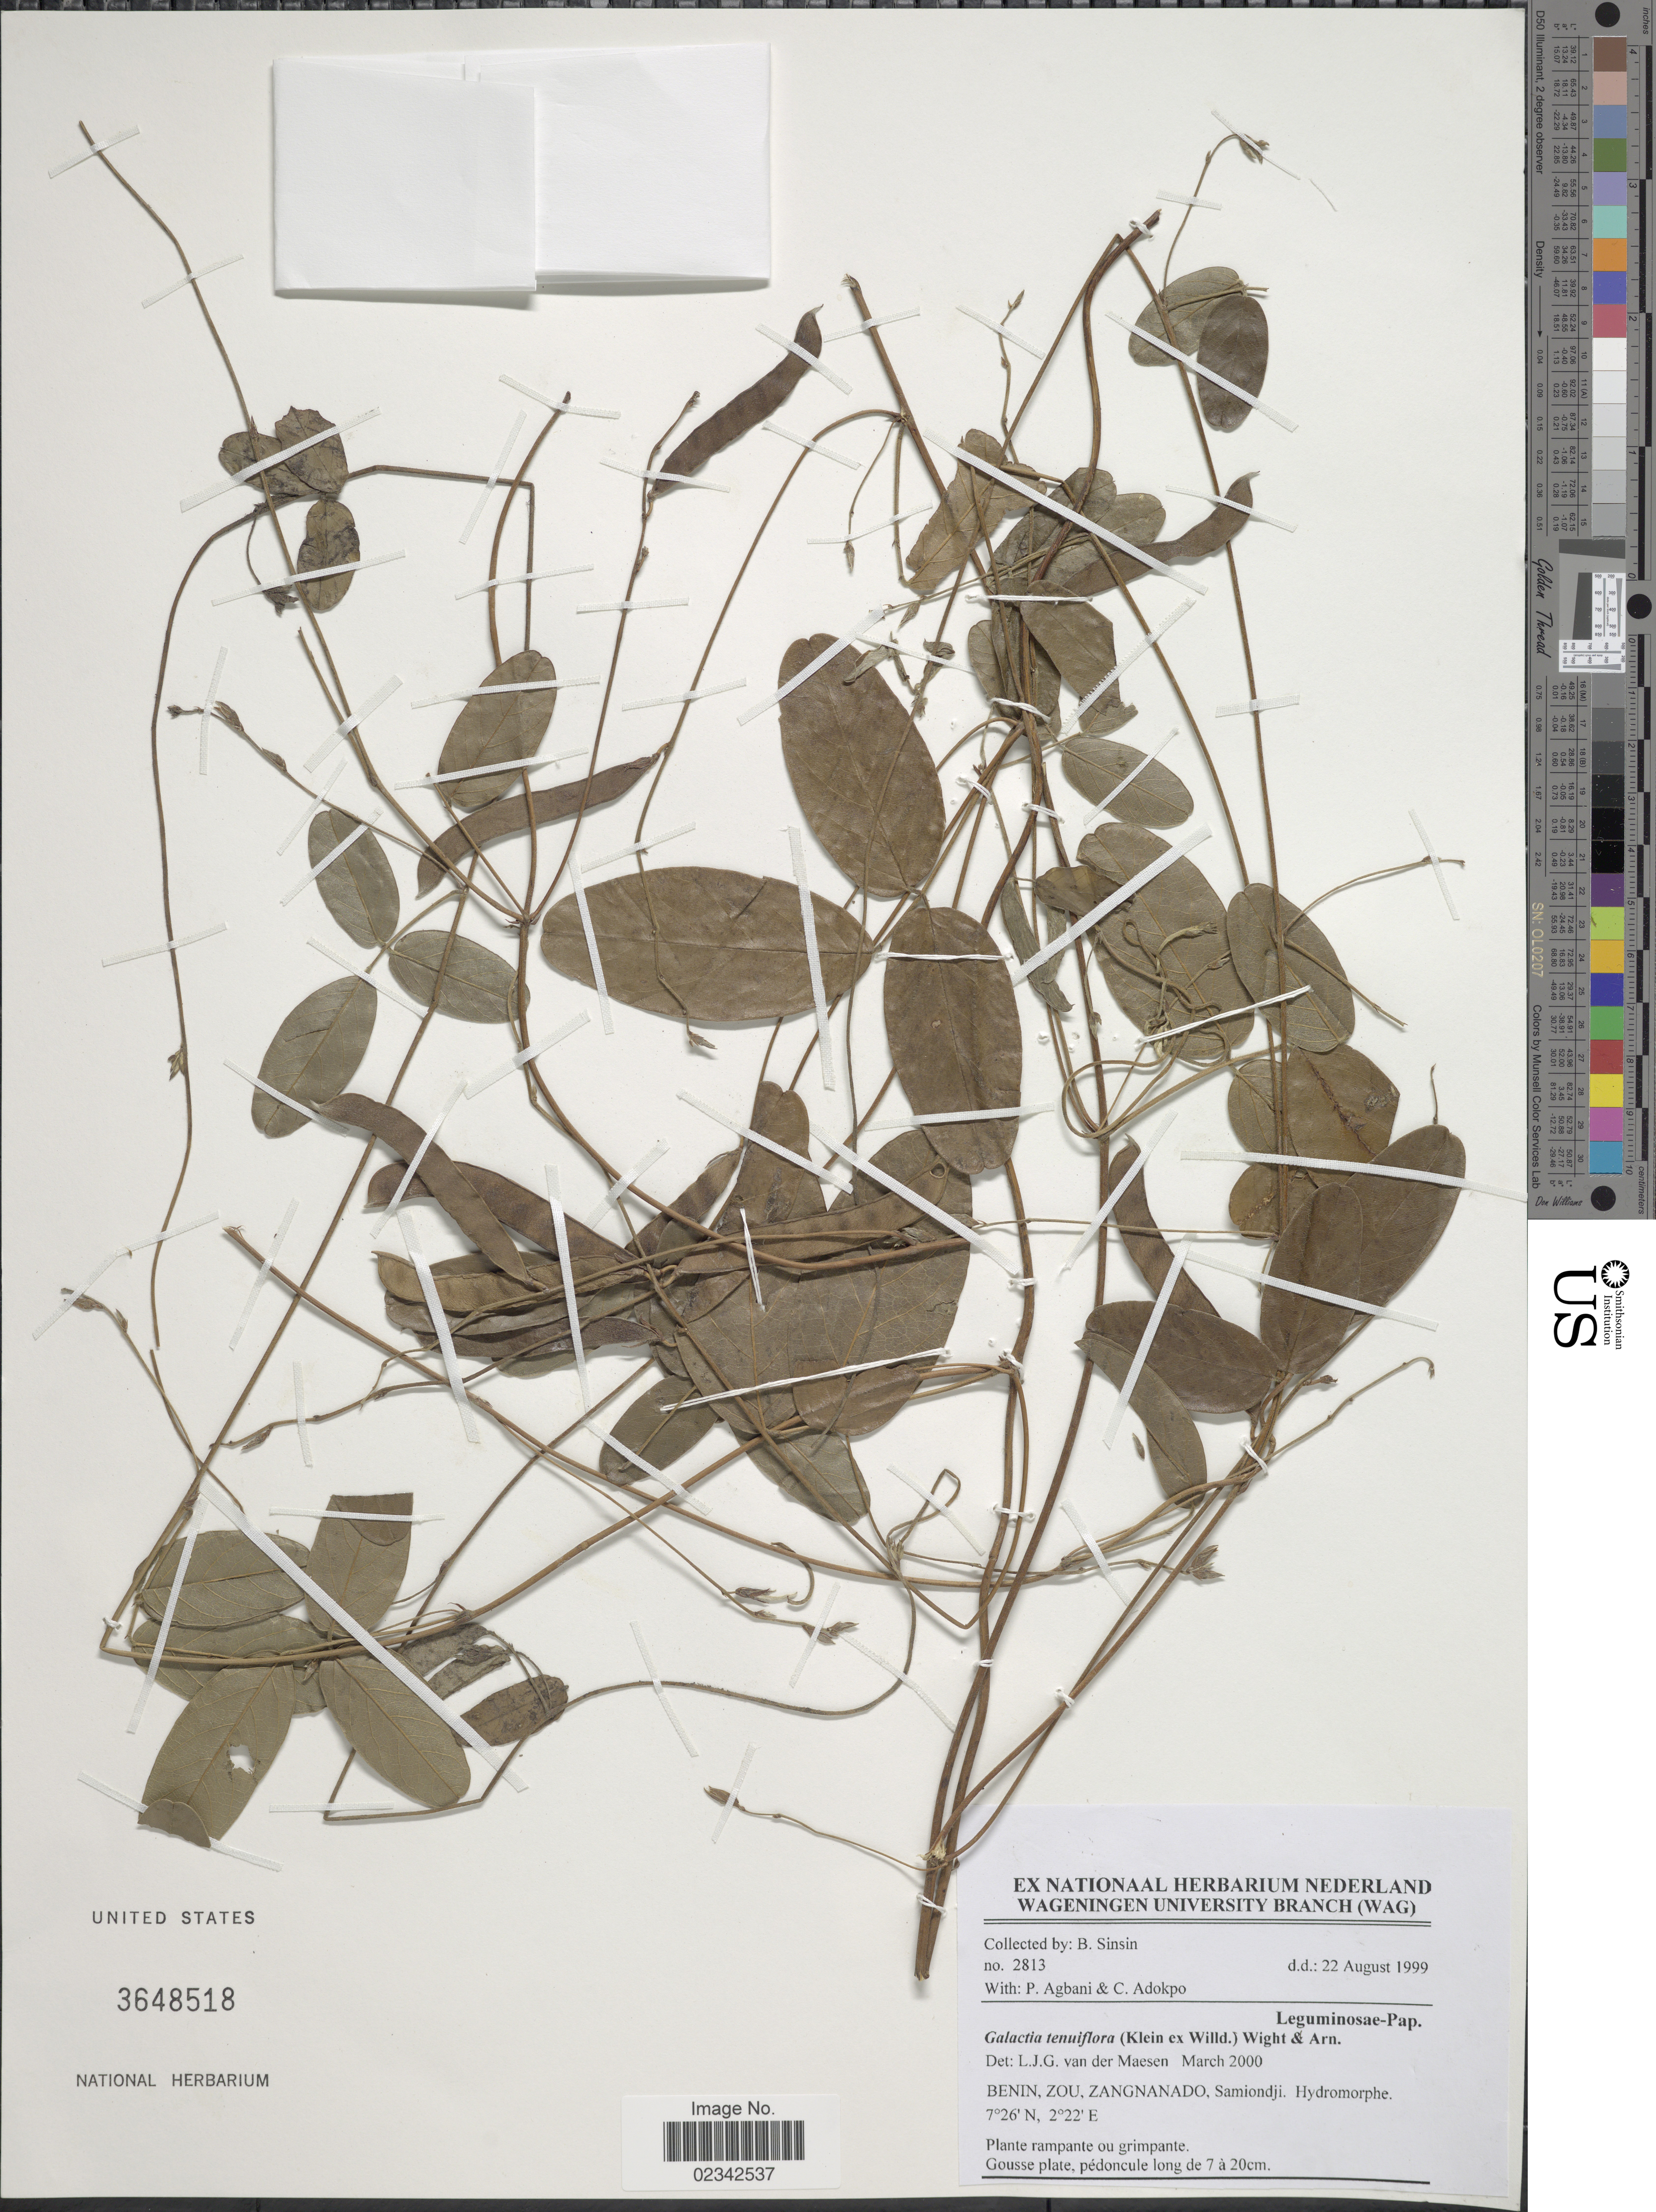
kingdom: Plantae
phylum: Tracheophyta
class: Magnoliopsida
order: Fabales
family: Fabaceae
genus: Galactia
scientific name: Galactia tenuiflora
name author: (J.G. Klein ex Willd.) Wight & Arn.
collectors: B. Sinsin, P. Agbani & C. Adokpo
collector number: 2813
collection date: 1999-08-22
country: Benin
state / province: Zou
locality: Benin, Zou, Zangnanado, Samiondji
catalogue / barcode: US 3648518